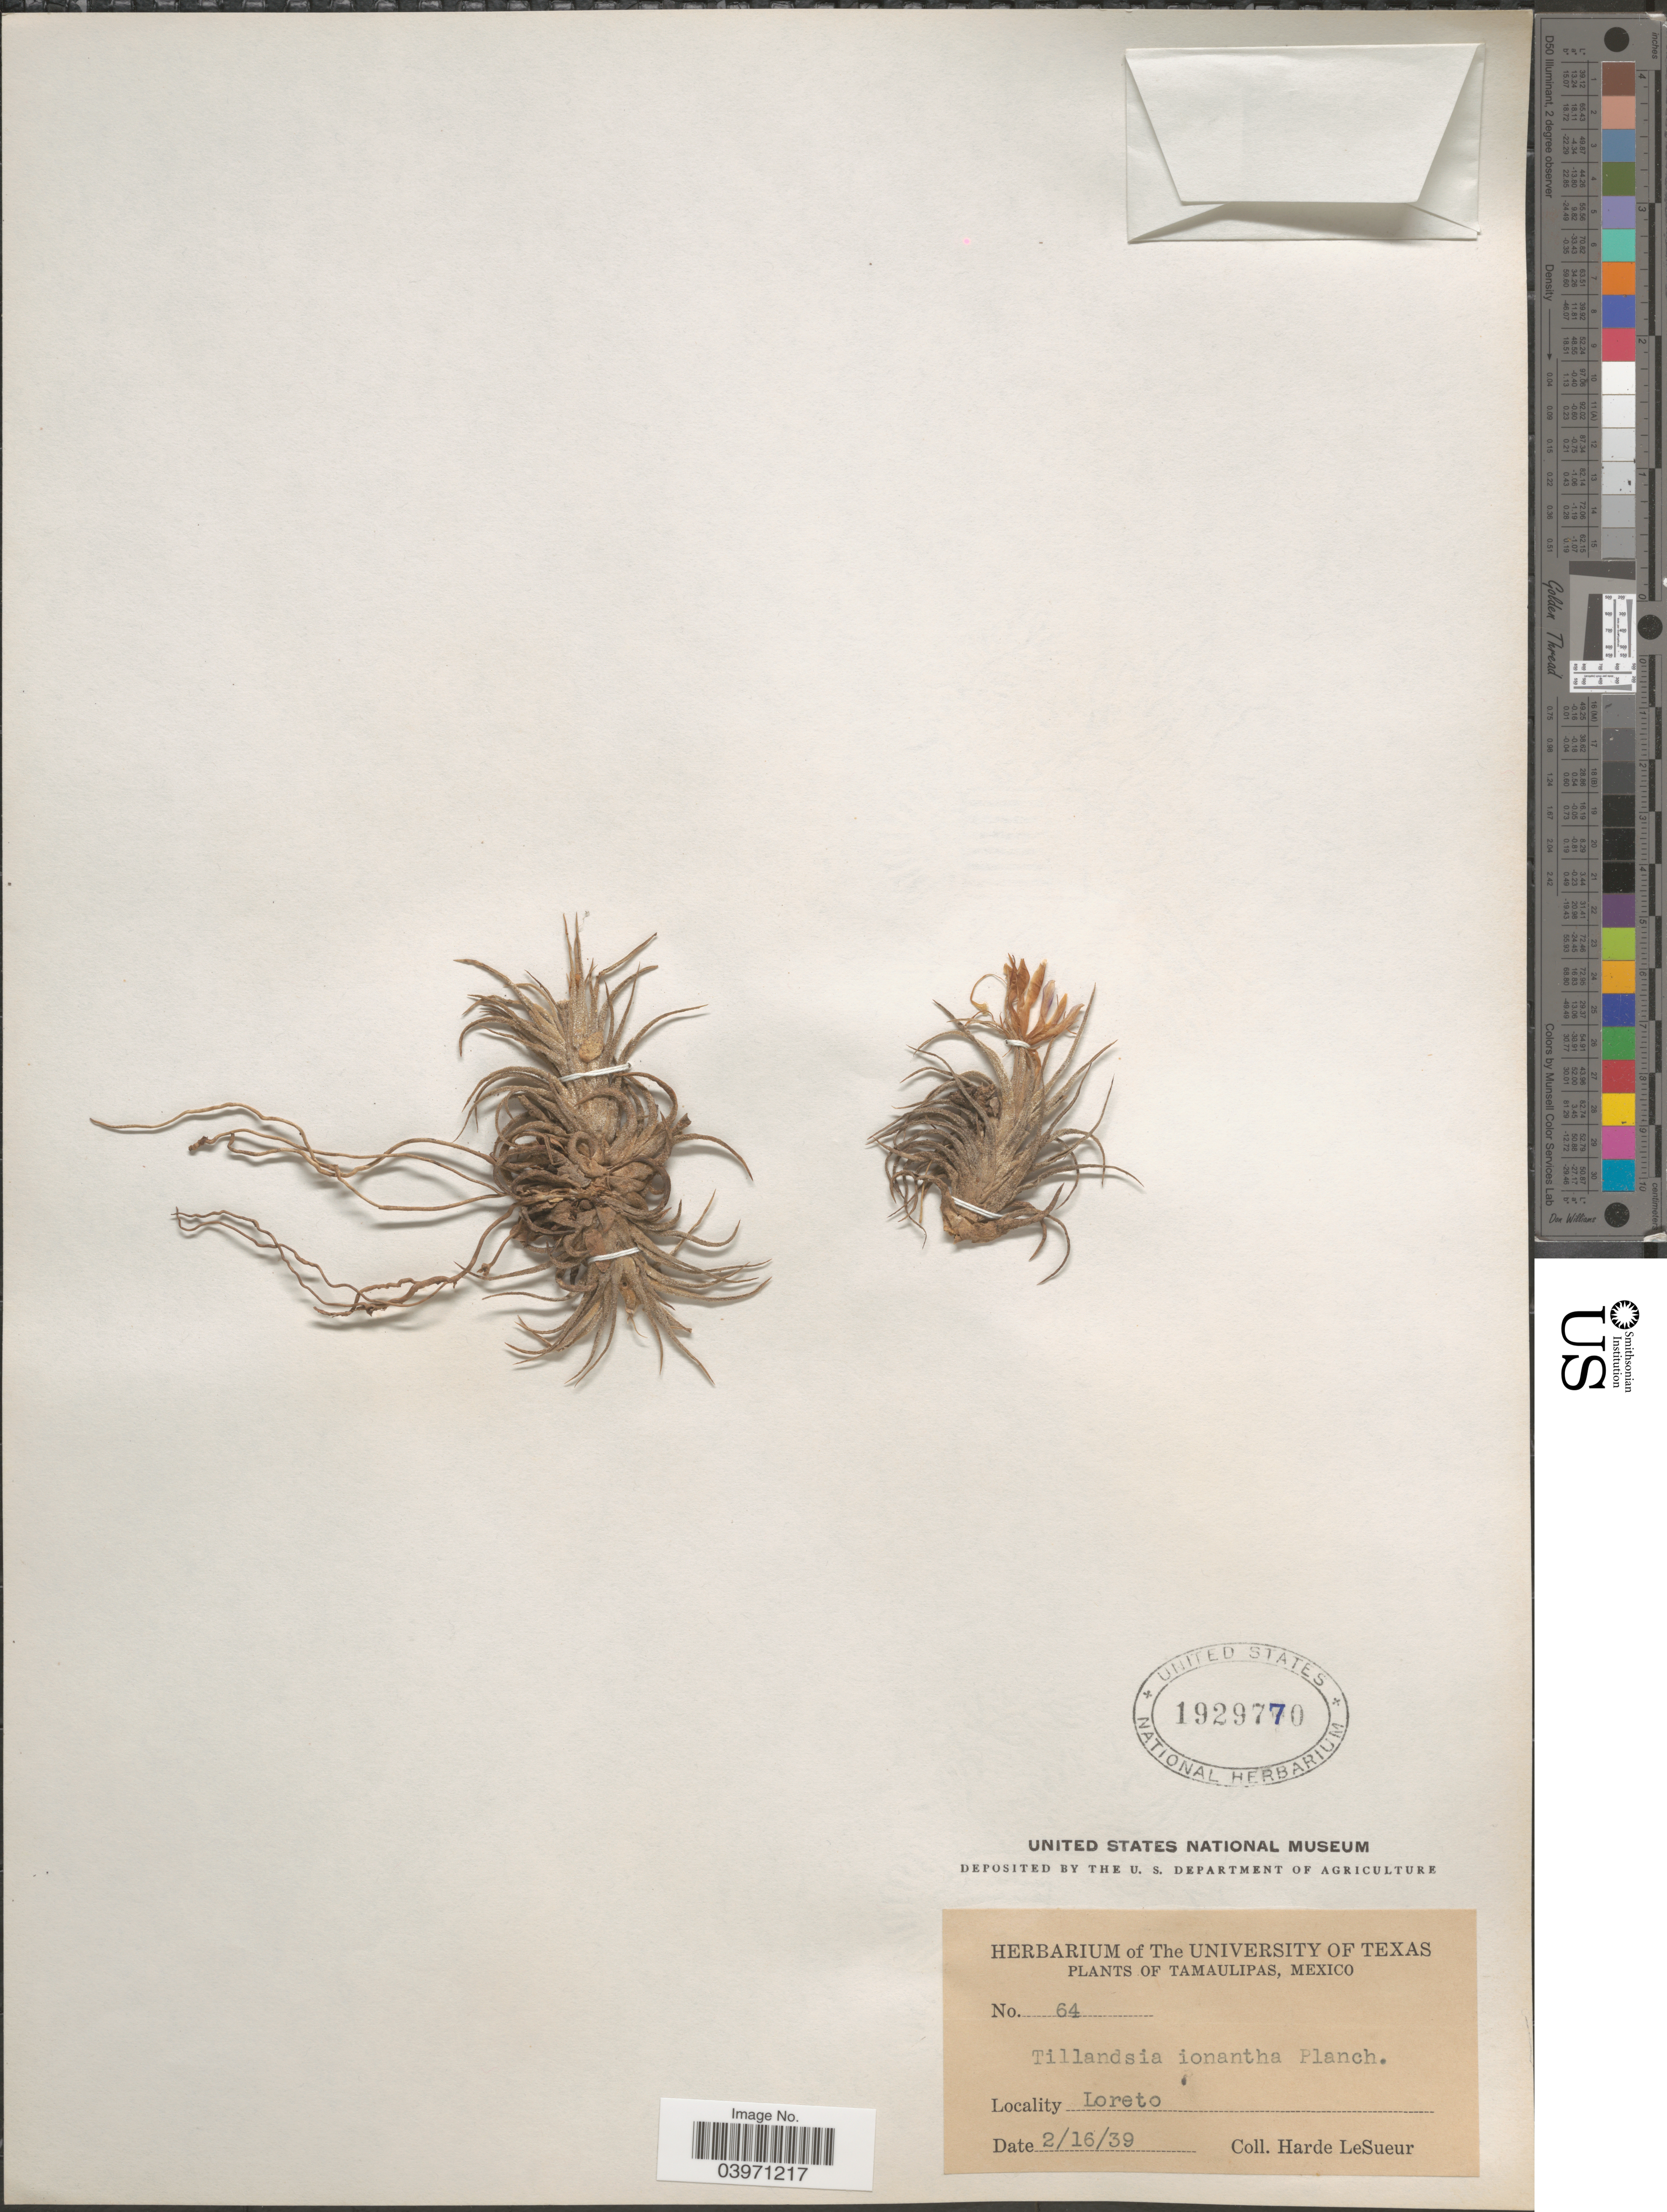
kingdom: Plantae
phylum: Tracheophyta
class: Liliopsida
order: Poales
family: Bromeliaceae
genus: Tillandsia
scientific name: Tillandsia ionantha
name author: Planch.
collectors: H. LeSueur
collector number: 64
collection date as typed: Transcribed d/m/y: 16/2/39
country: Mexico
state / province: Tamaulipas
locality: Loreto.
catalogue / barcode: US 1929770